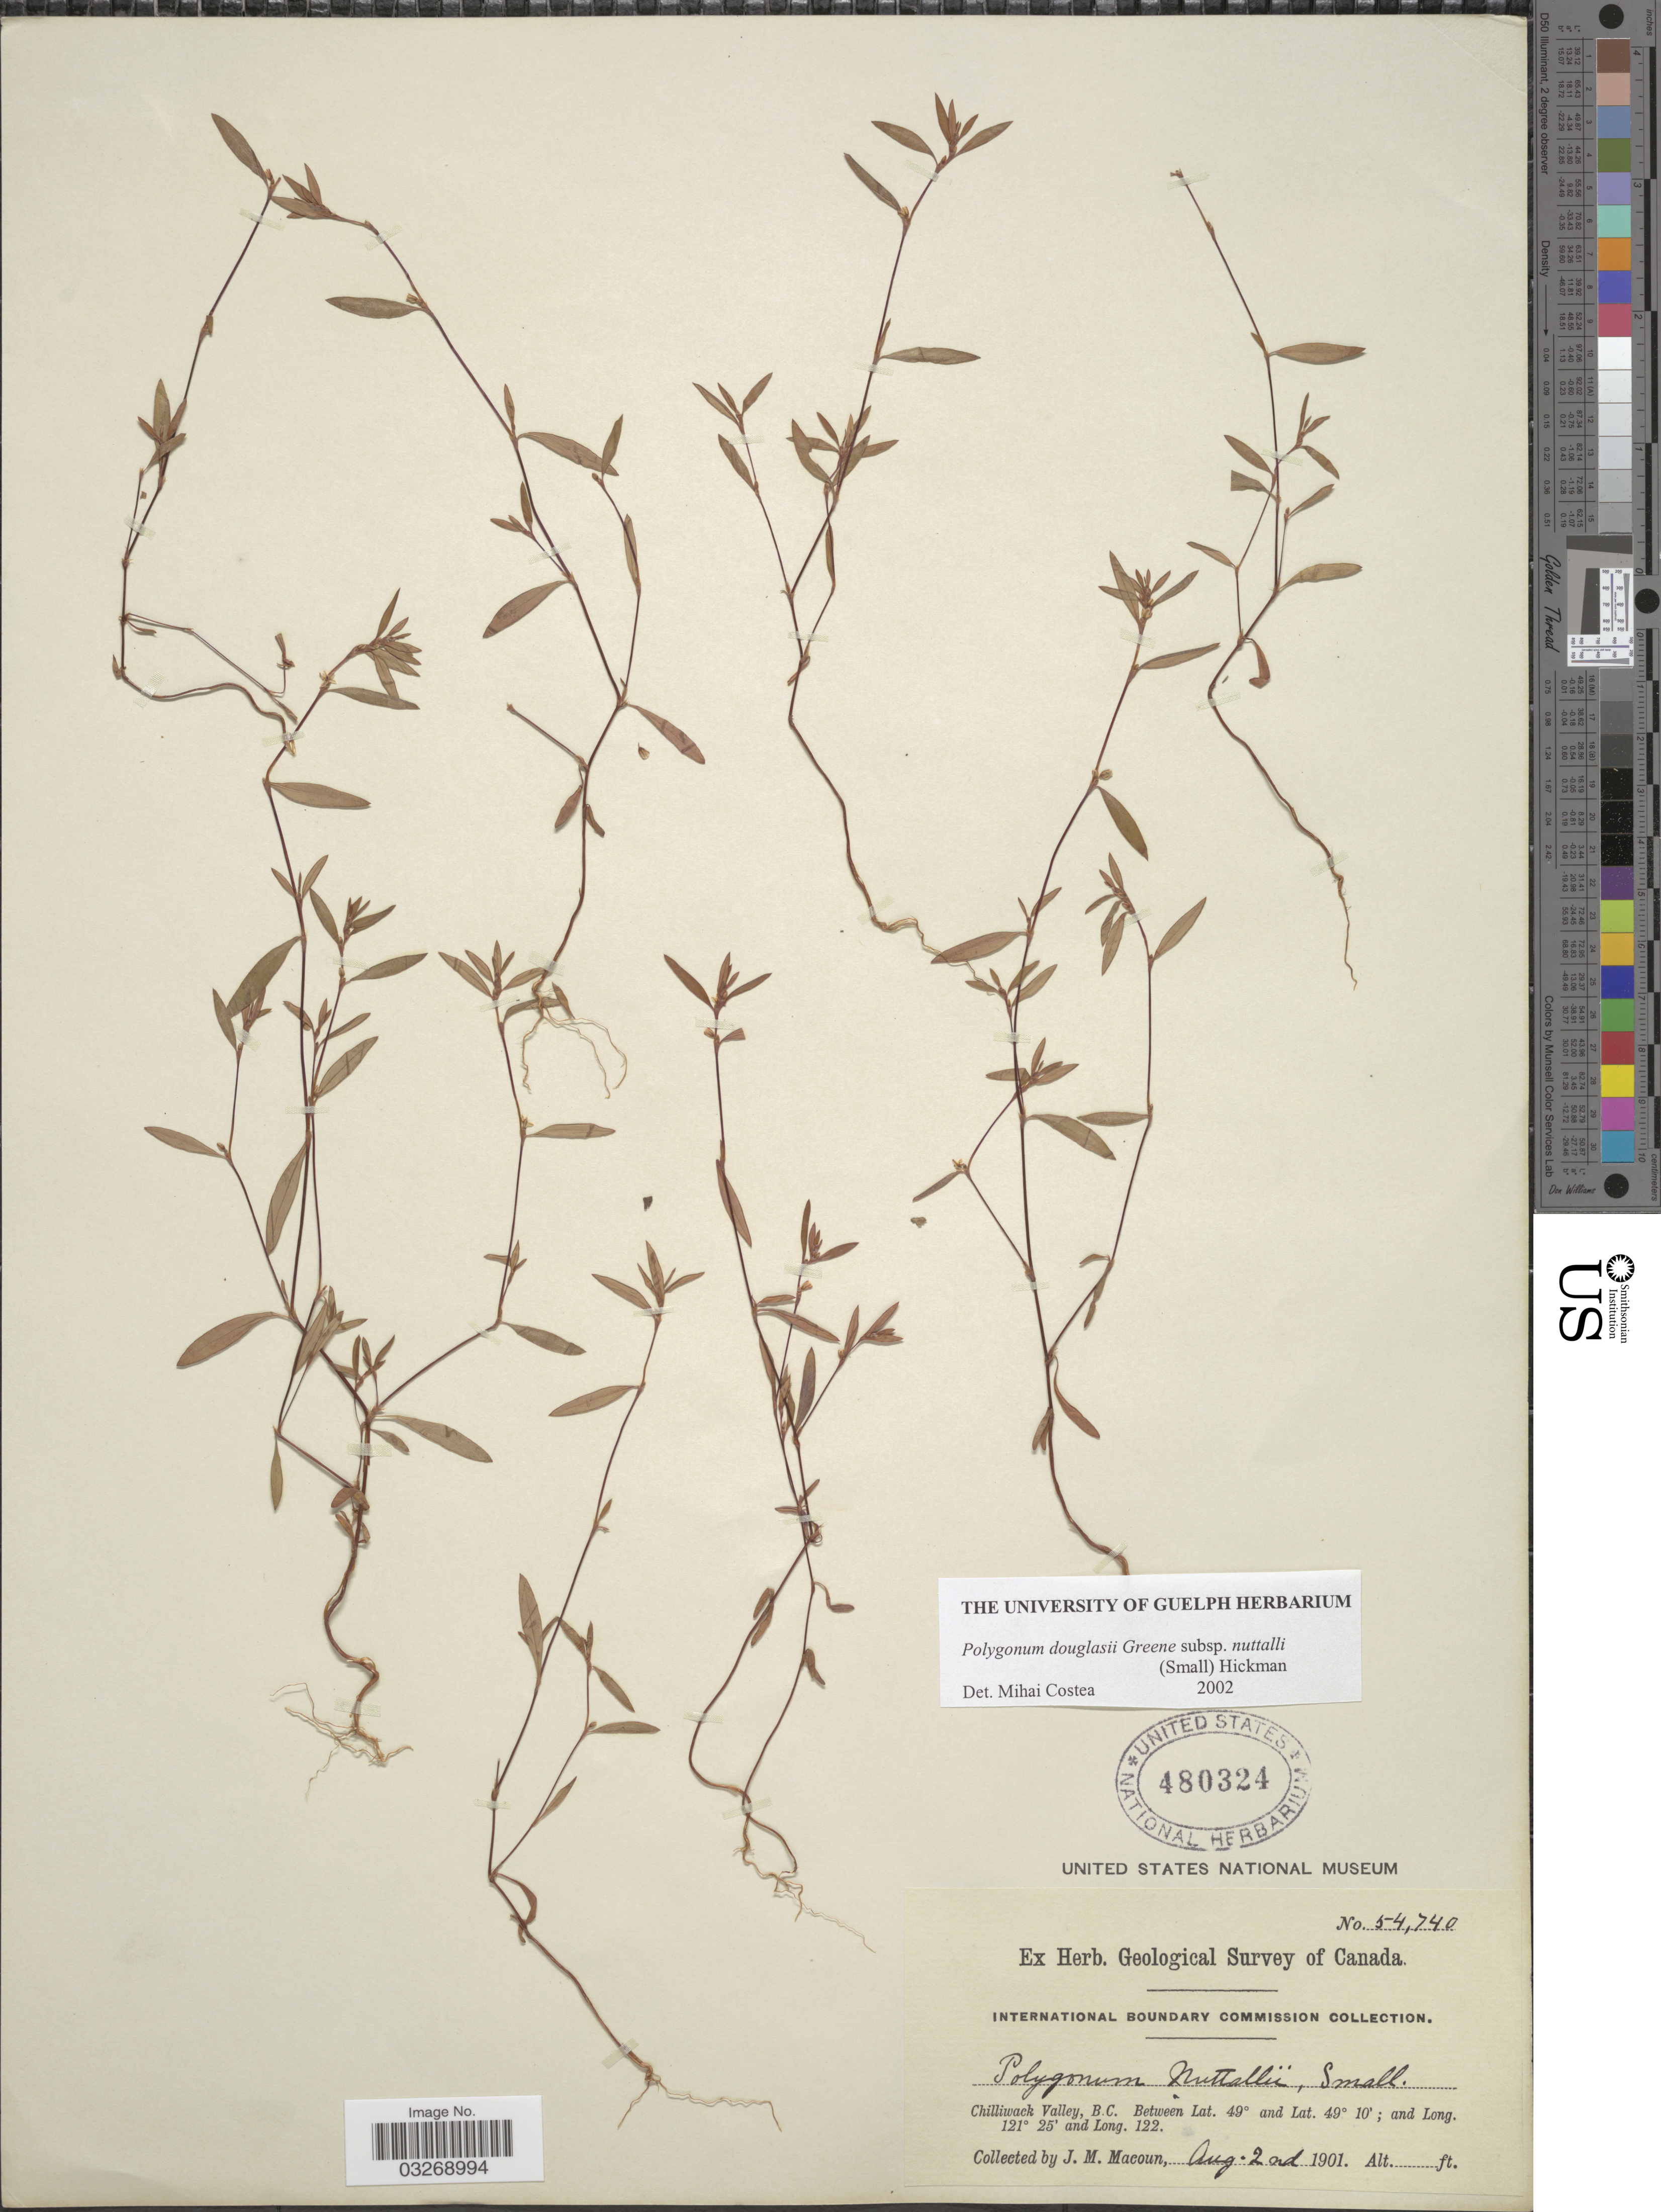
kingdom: Plantae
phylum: Tracheophyta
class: Magnoliopsida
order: Caryophyllales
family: Polygonaceae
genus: Polygonum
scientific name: Polygonum douglasii subsp. nuttallii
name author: (Small) Hickman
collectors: J. M. Macoun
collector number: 54740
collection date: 1901-08-02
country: Canada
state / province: British Columbia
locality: Chilliwack Valley.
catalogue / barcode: US 480324